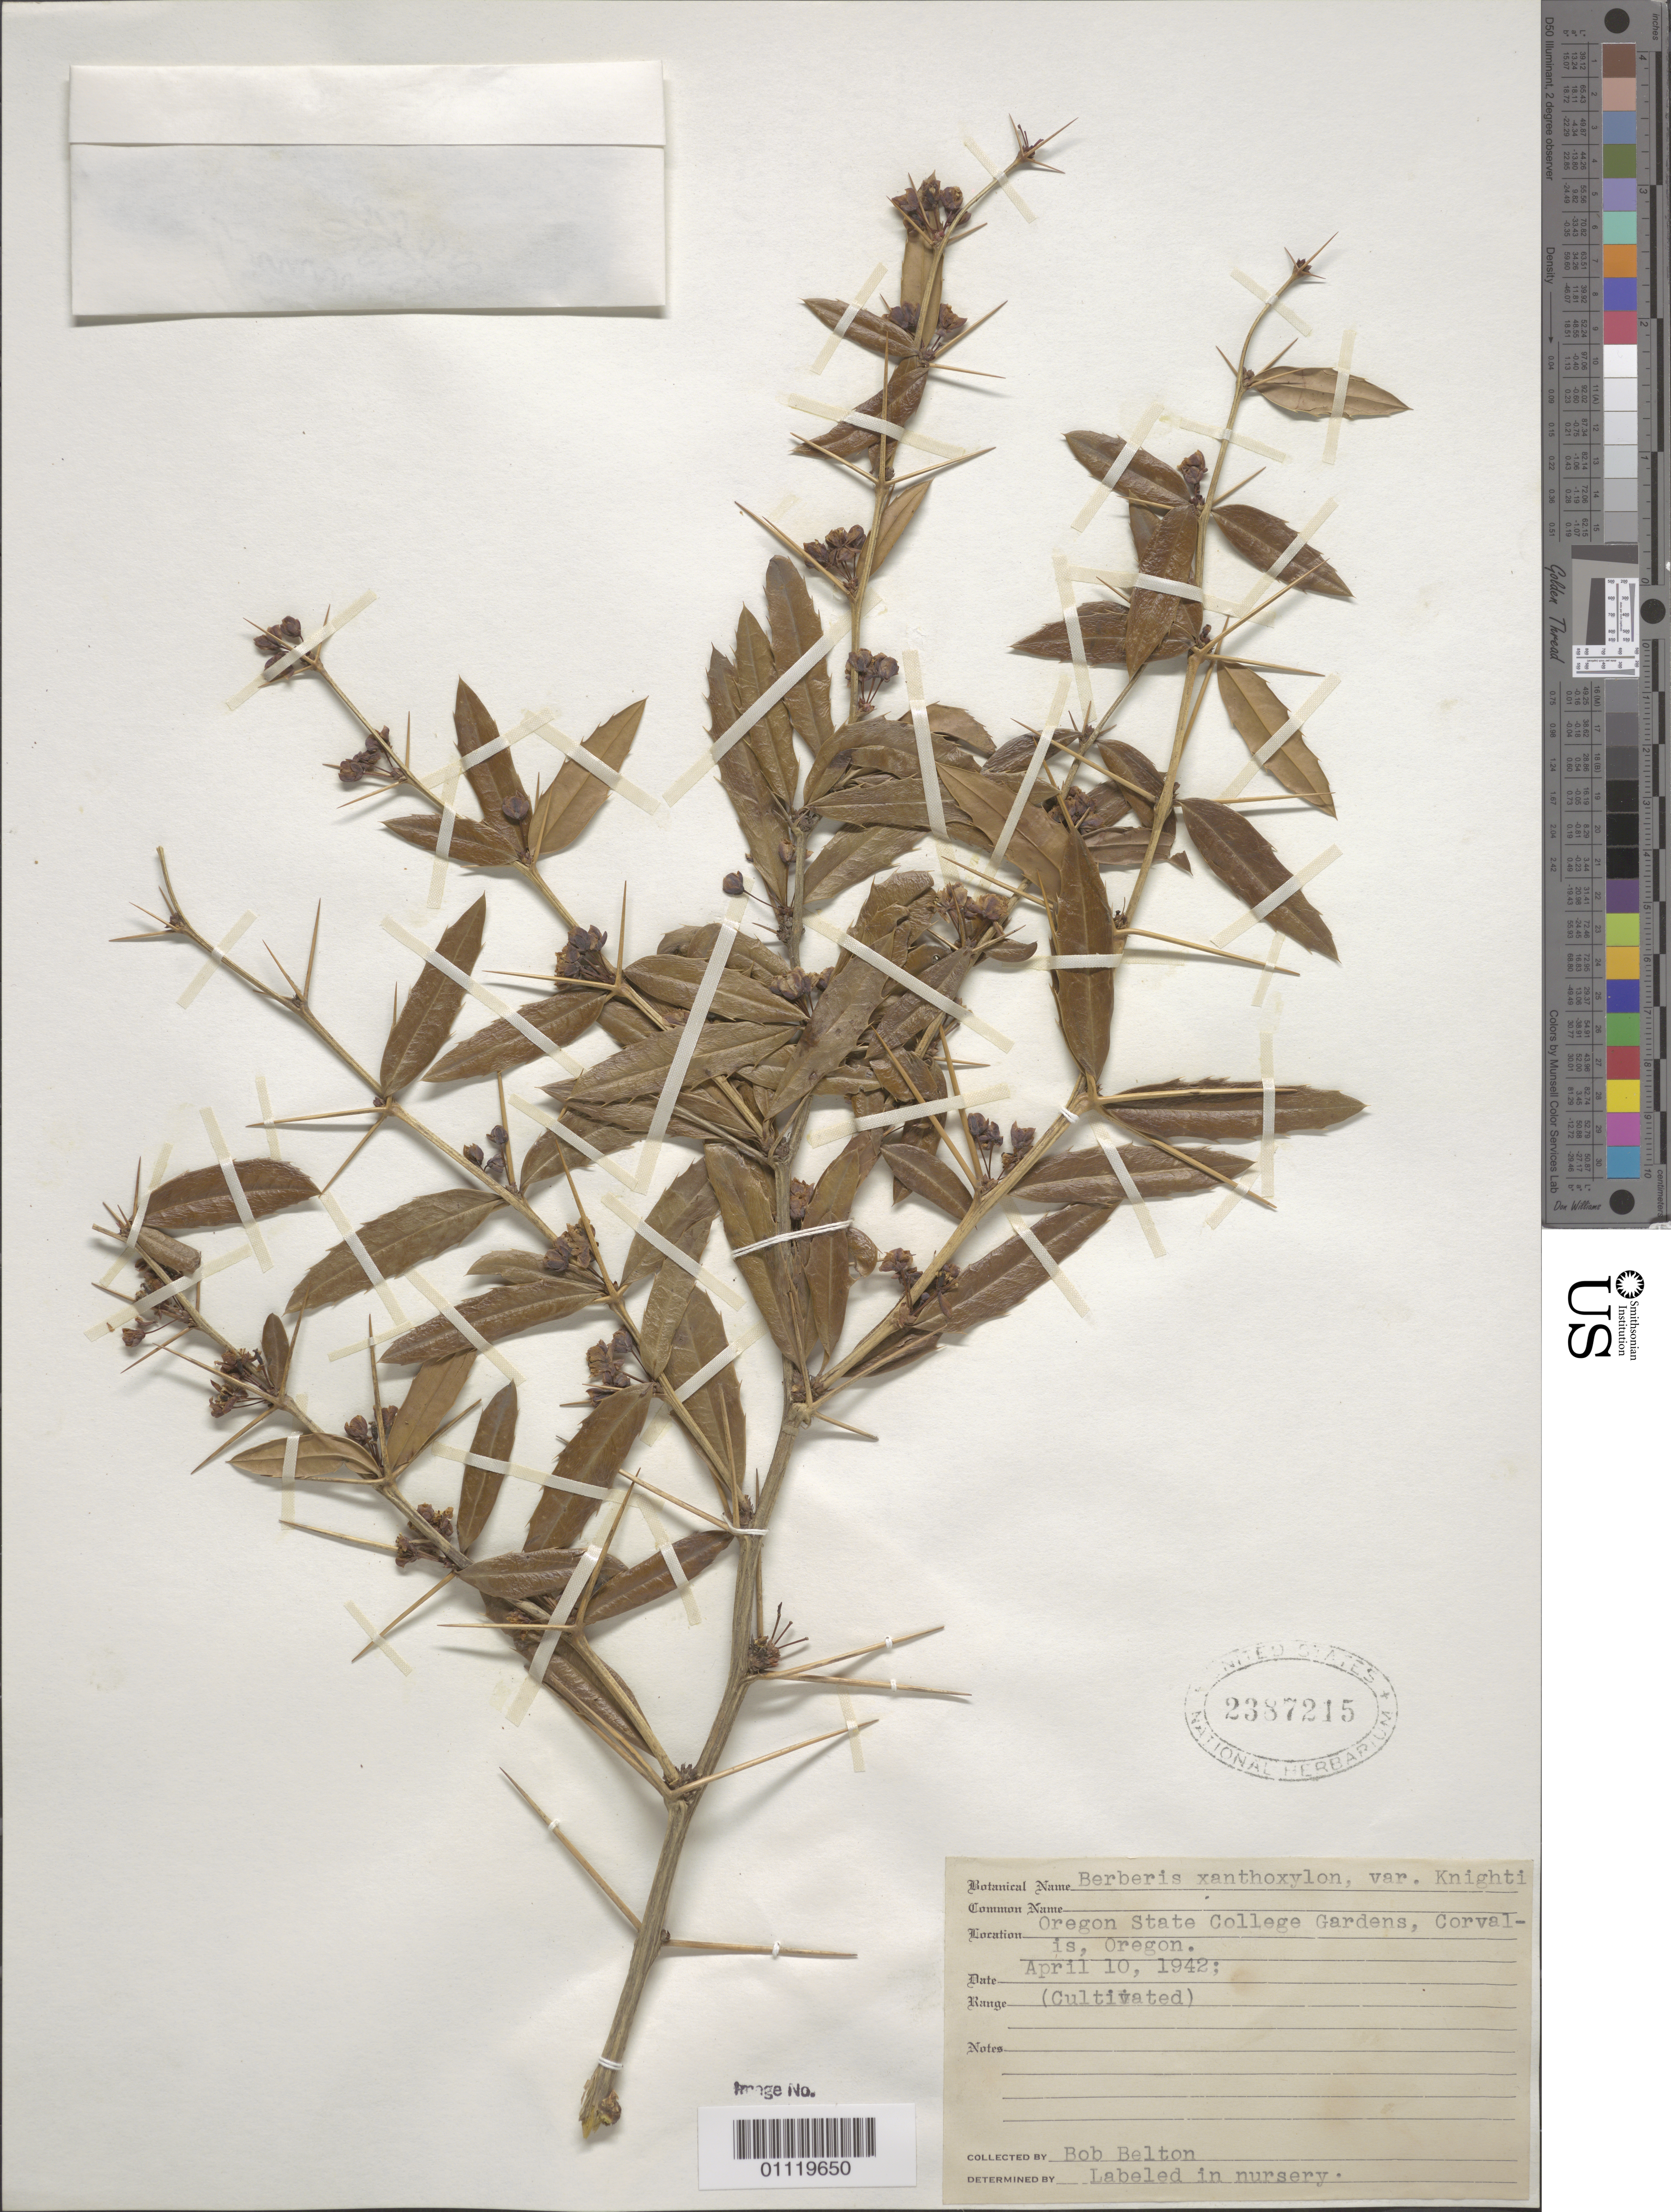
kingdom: Plantae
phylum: Tracheophyta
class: Magnoliopsida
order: Ranunculales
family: Berberidaceae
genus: Berberis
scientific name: Berberis vulgaris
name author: L.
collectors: R. Belton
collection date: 1942-04-10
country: United States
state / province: Oregon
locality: Oregon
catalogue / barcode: US 2387215